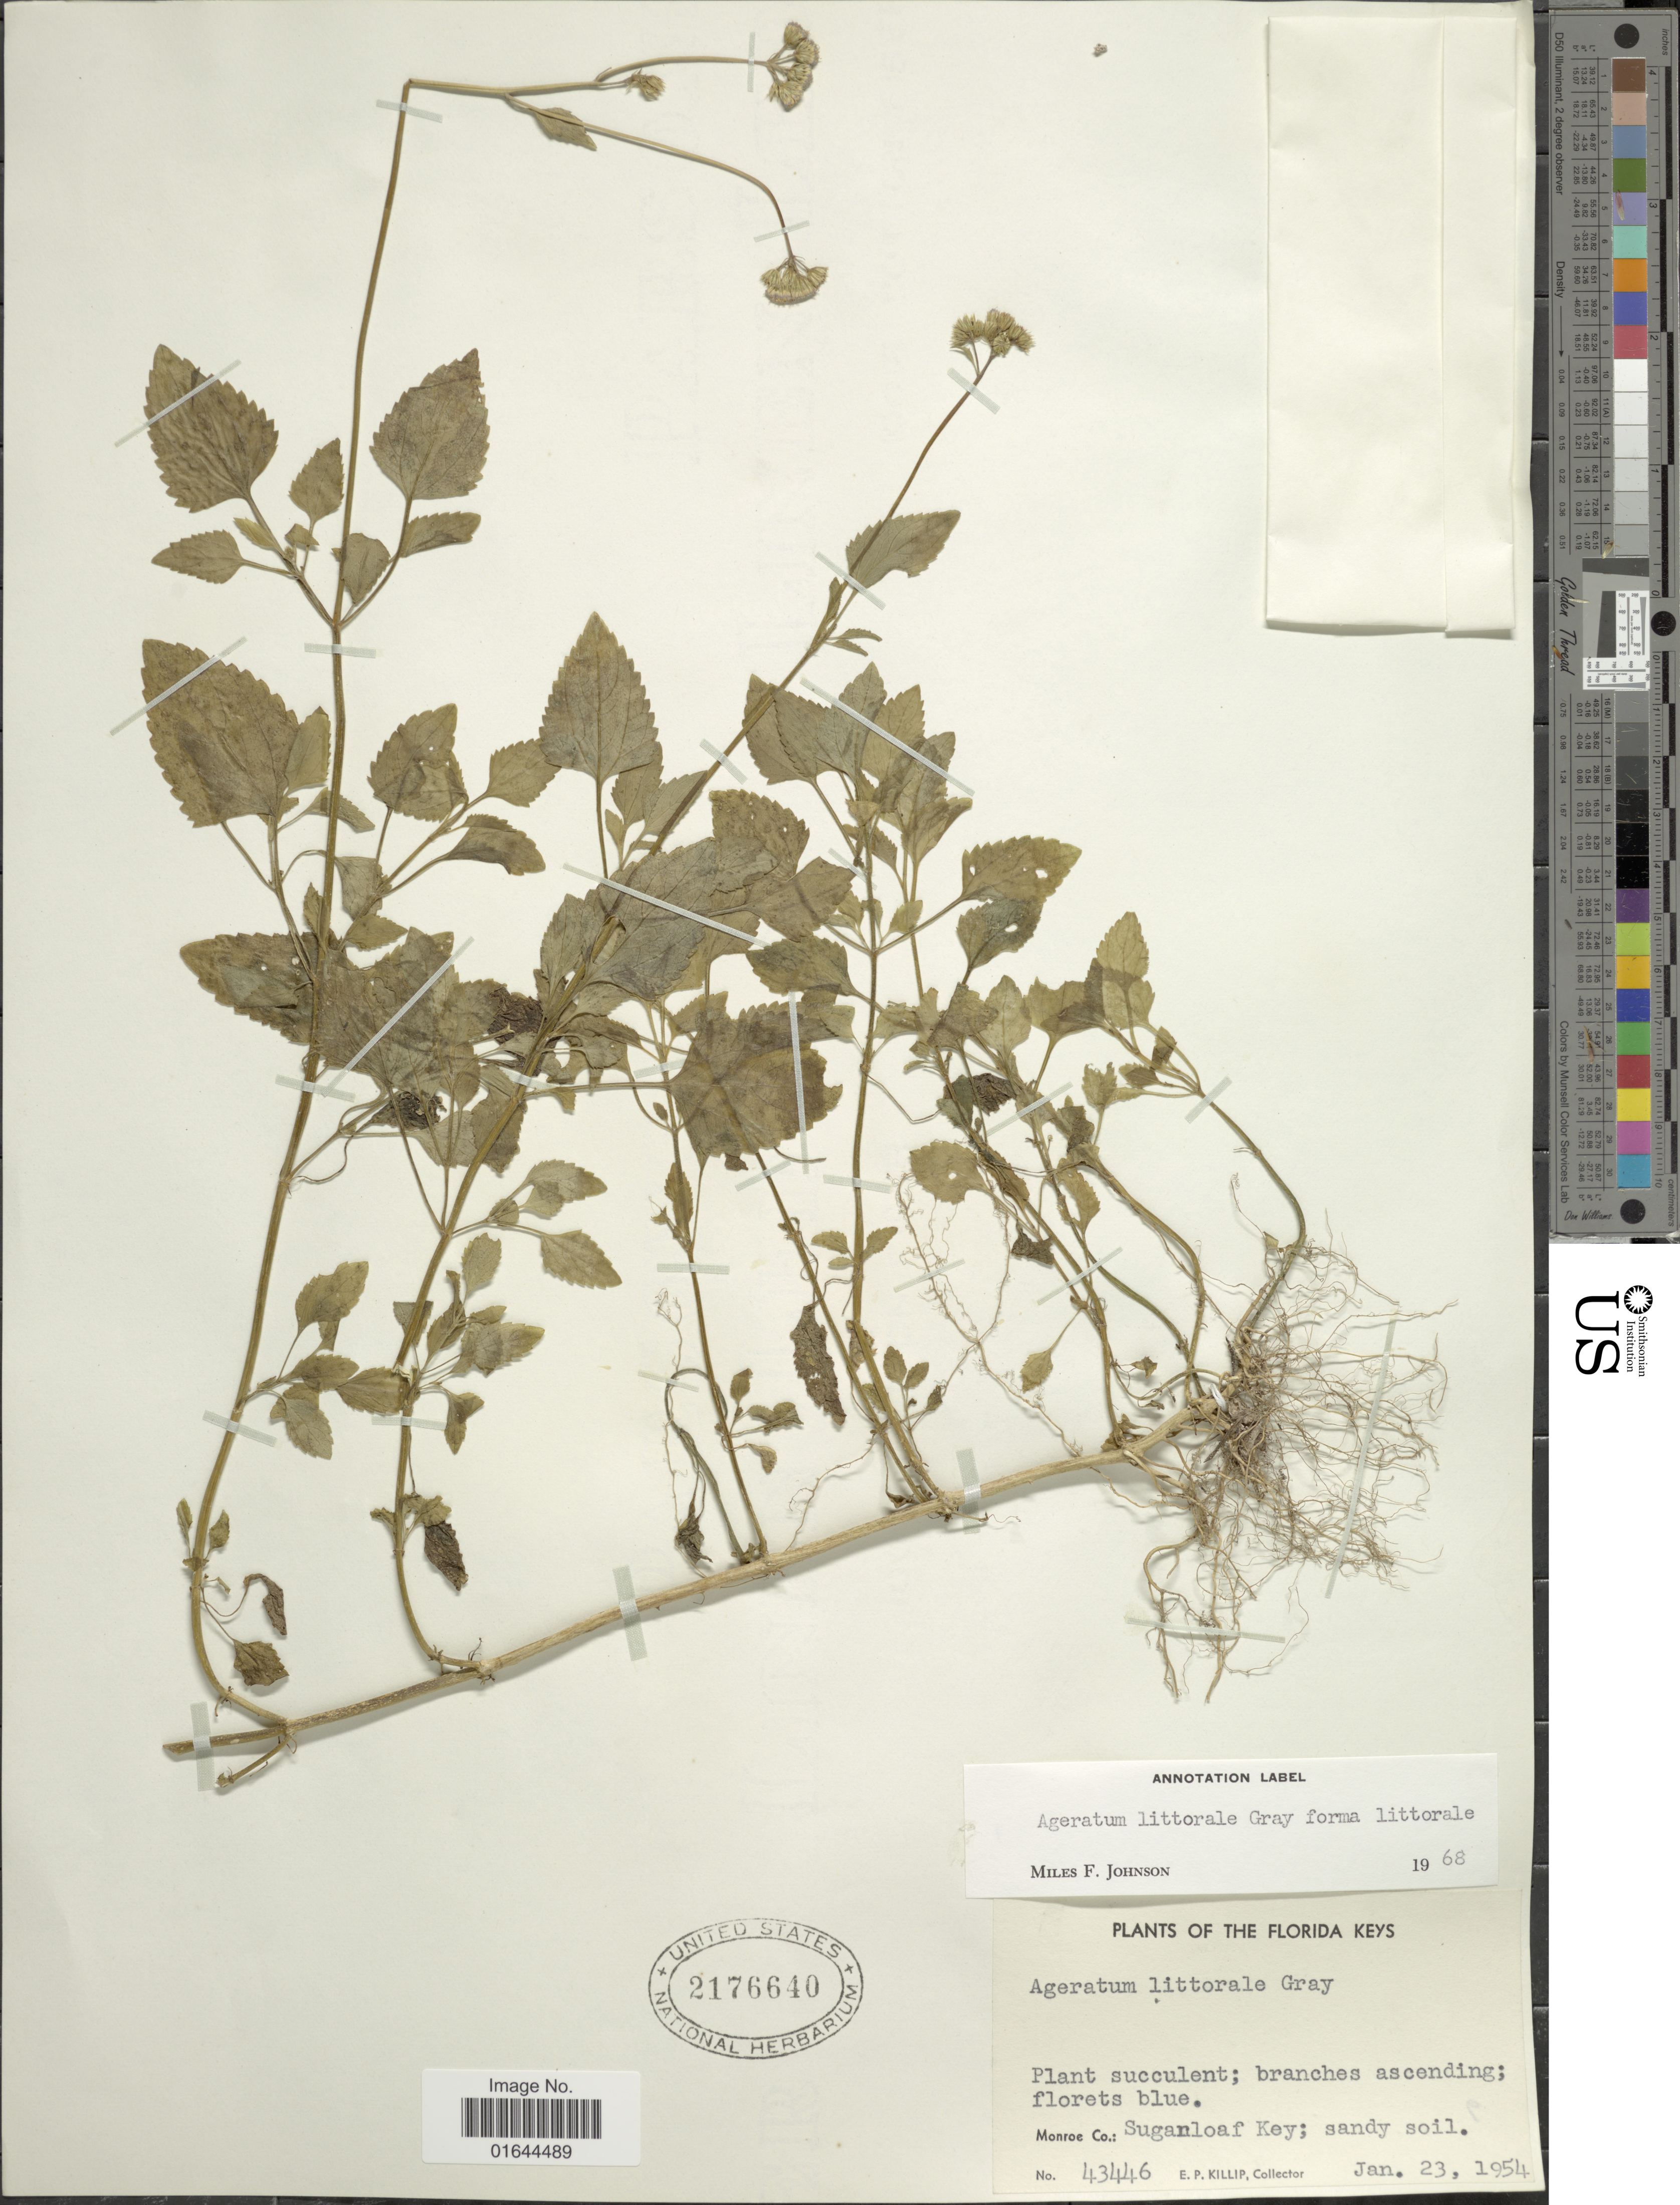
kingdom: Plantae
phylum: Tracheophyta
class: Magnoliopsida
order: Asterales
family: Asteraceae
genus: Ageratum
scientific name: Ageratum littorale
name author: A. Gray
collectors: E. P. Killip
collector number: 43446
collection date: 1954-01-23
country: United States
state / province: Florida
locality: The Florida Keys, Monroe Co.: Suganloaf Key.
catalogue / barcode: US 2176640